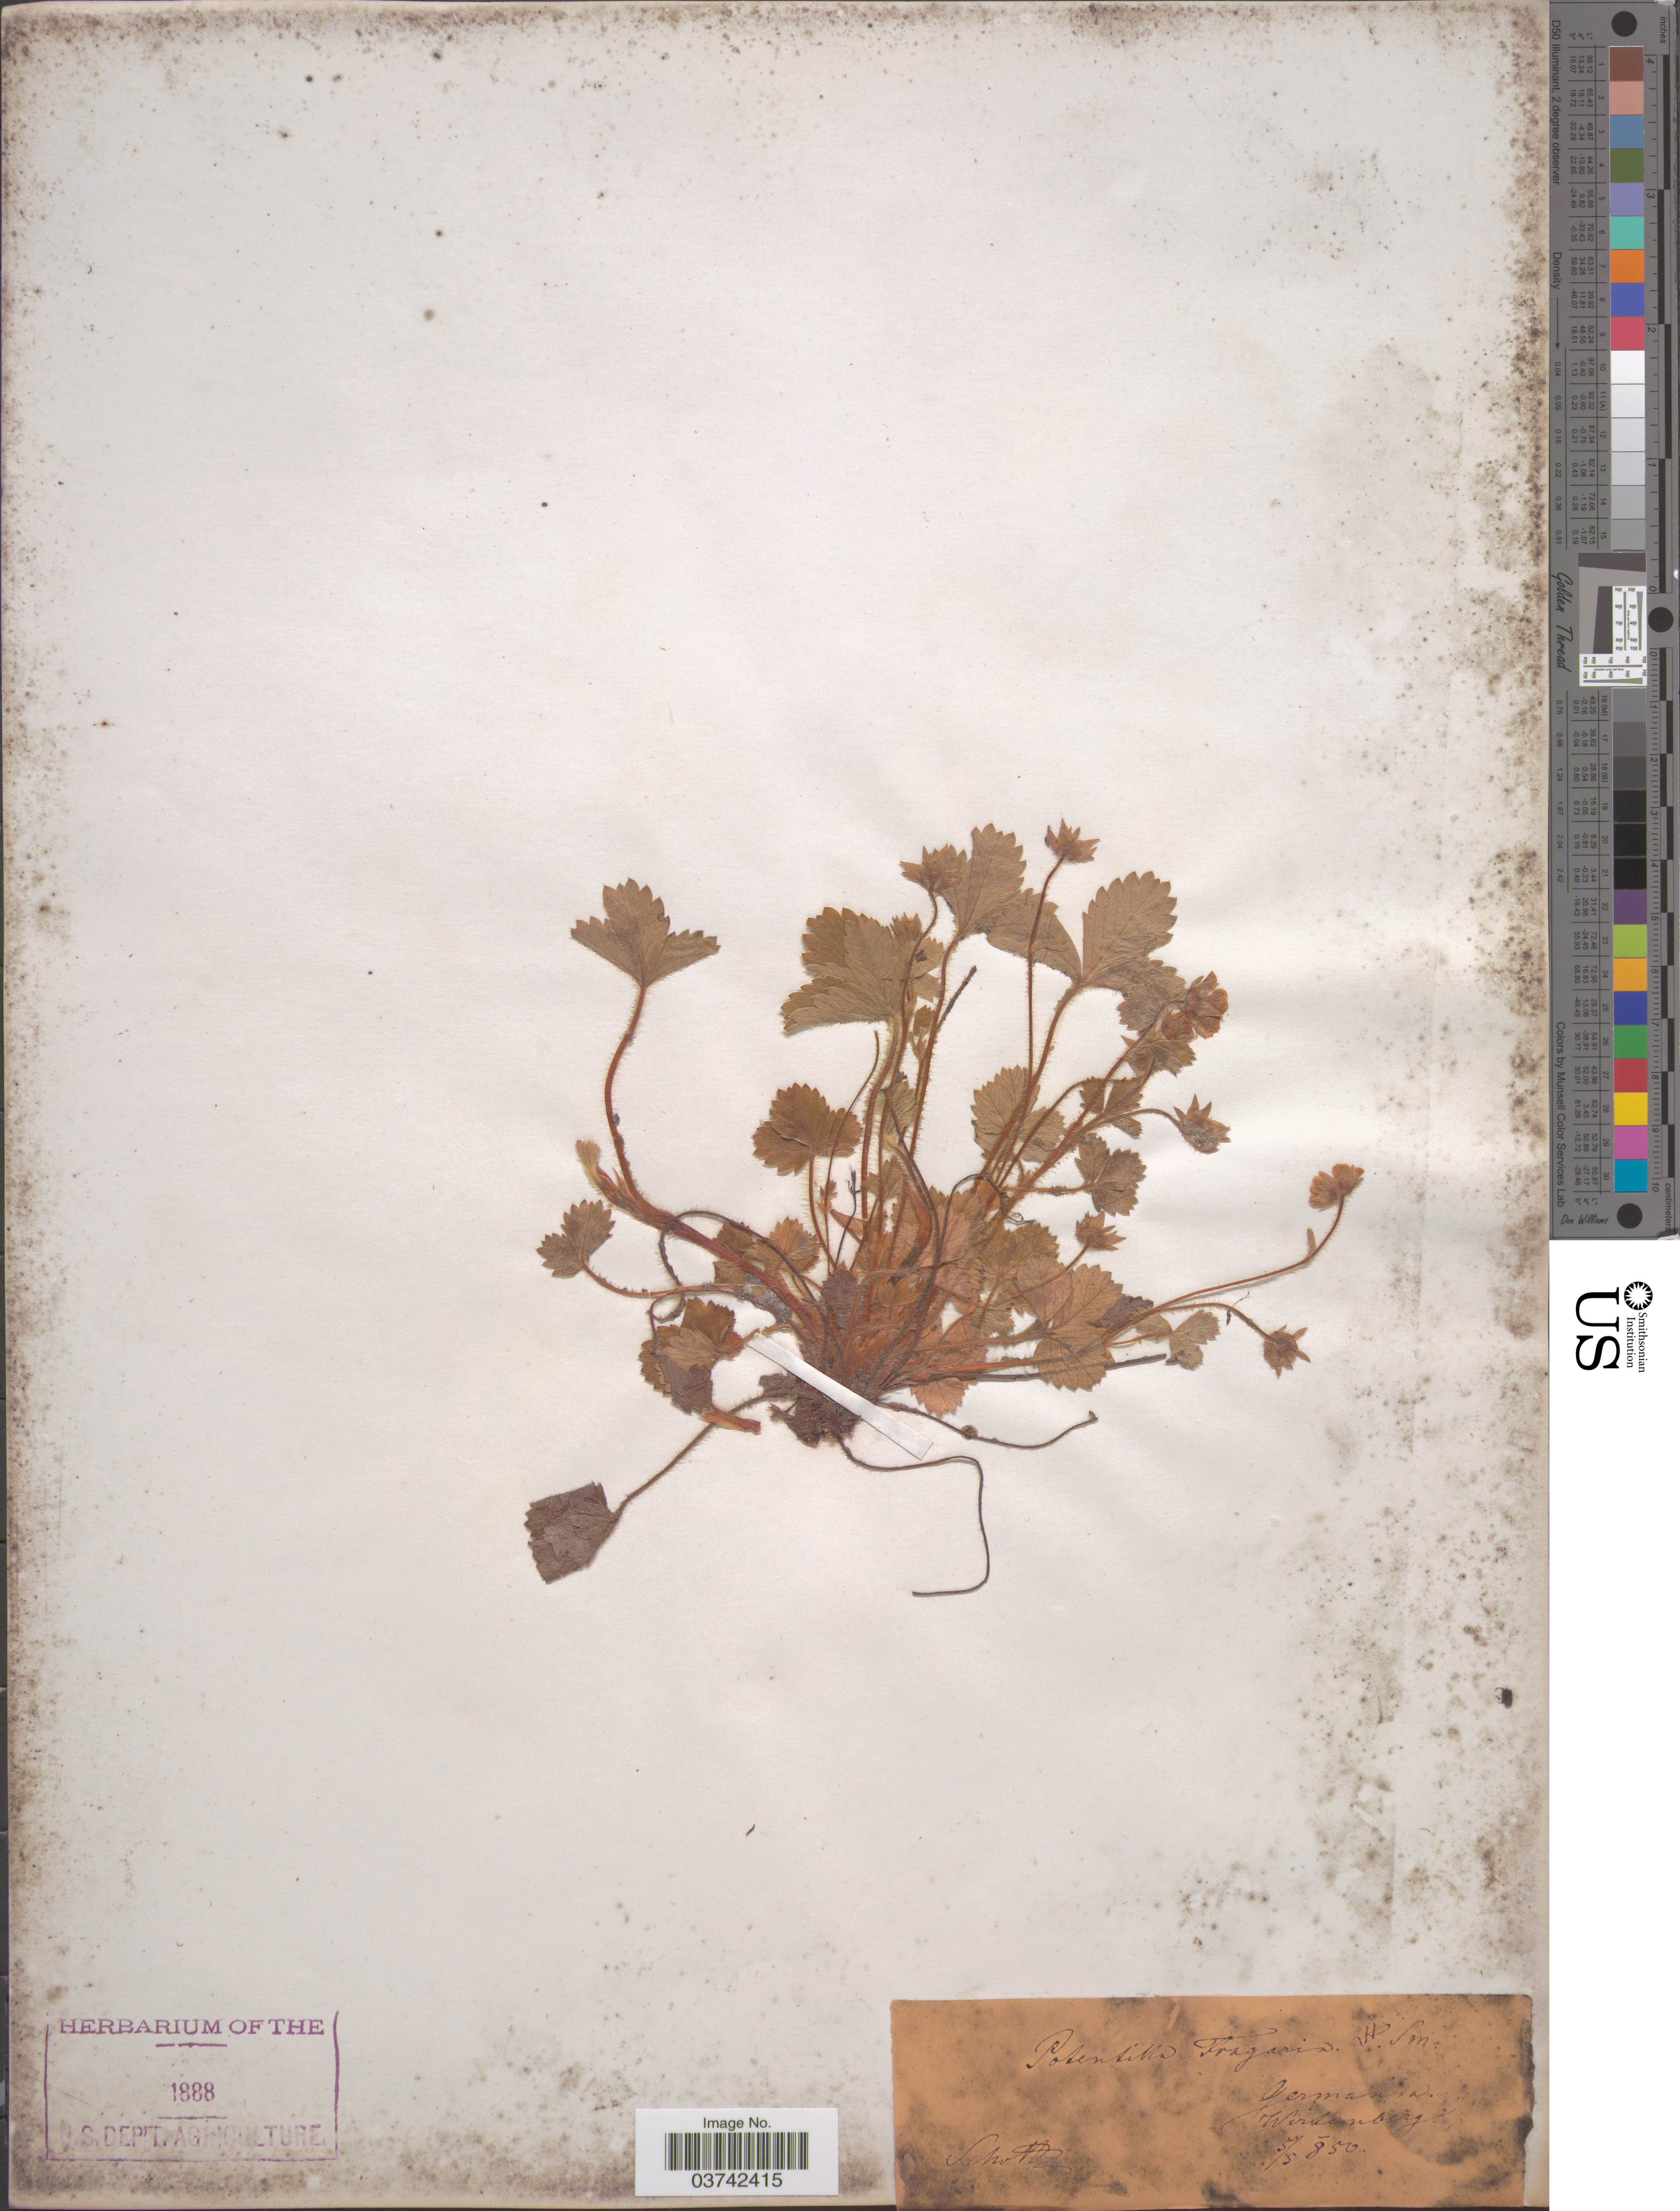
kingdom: Plantae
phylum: Tracheophyta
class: Magnoliopsida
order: Rosales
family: Rosaceae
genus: Potentilla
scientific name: Potentilla fragaria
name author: Poir.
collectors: Schott, --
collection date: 1850-05-05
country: Germany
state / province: Baden-Württemberg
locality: Wirtemberg.